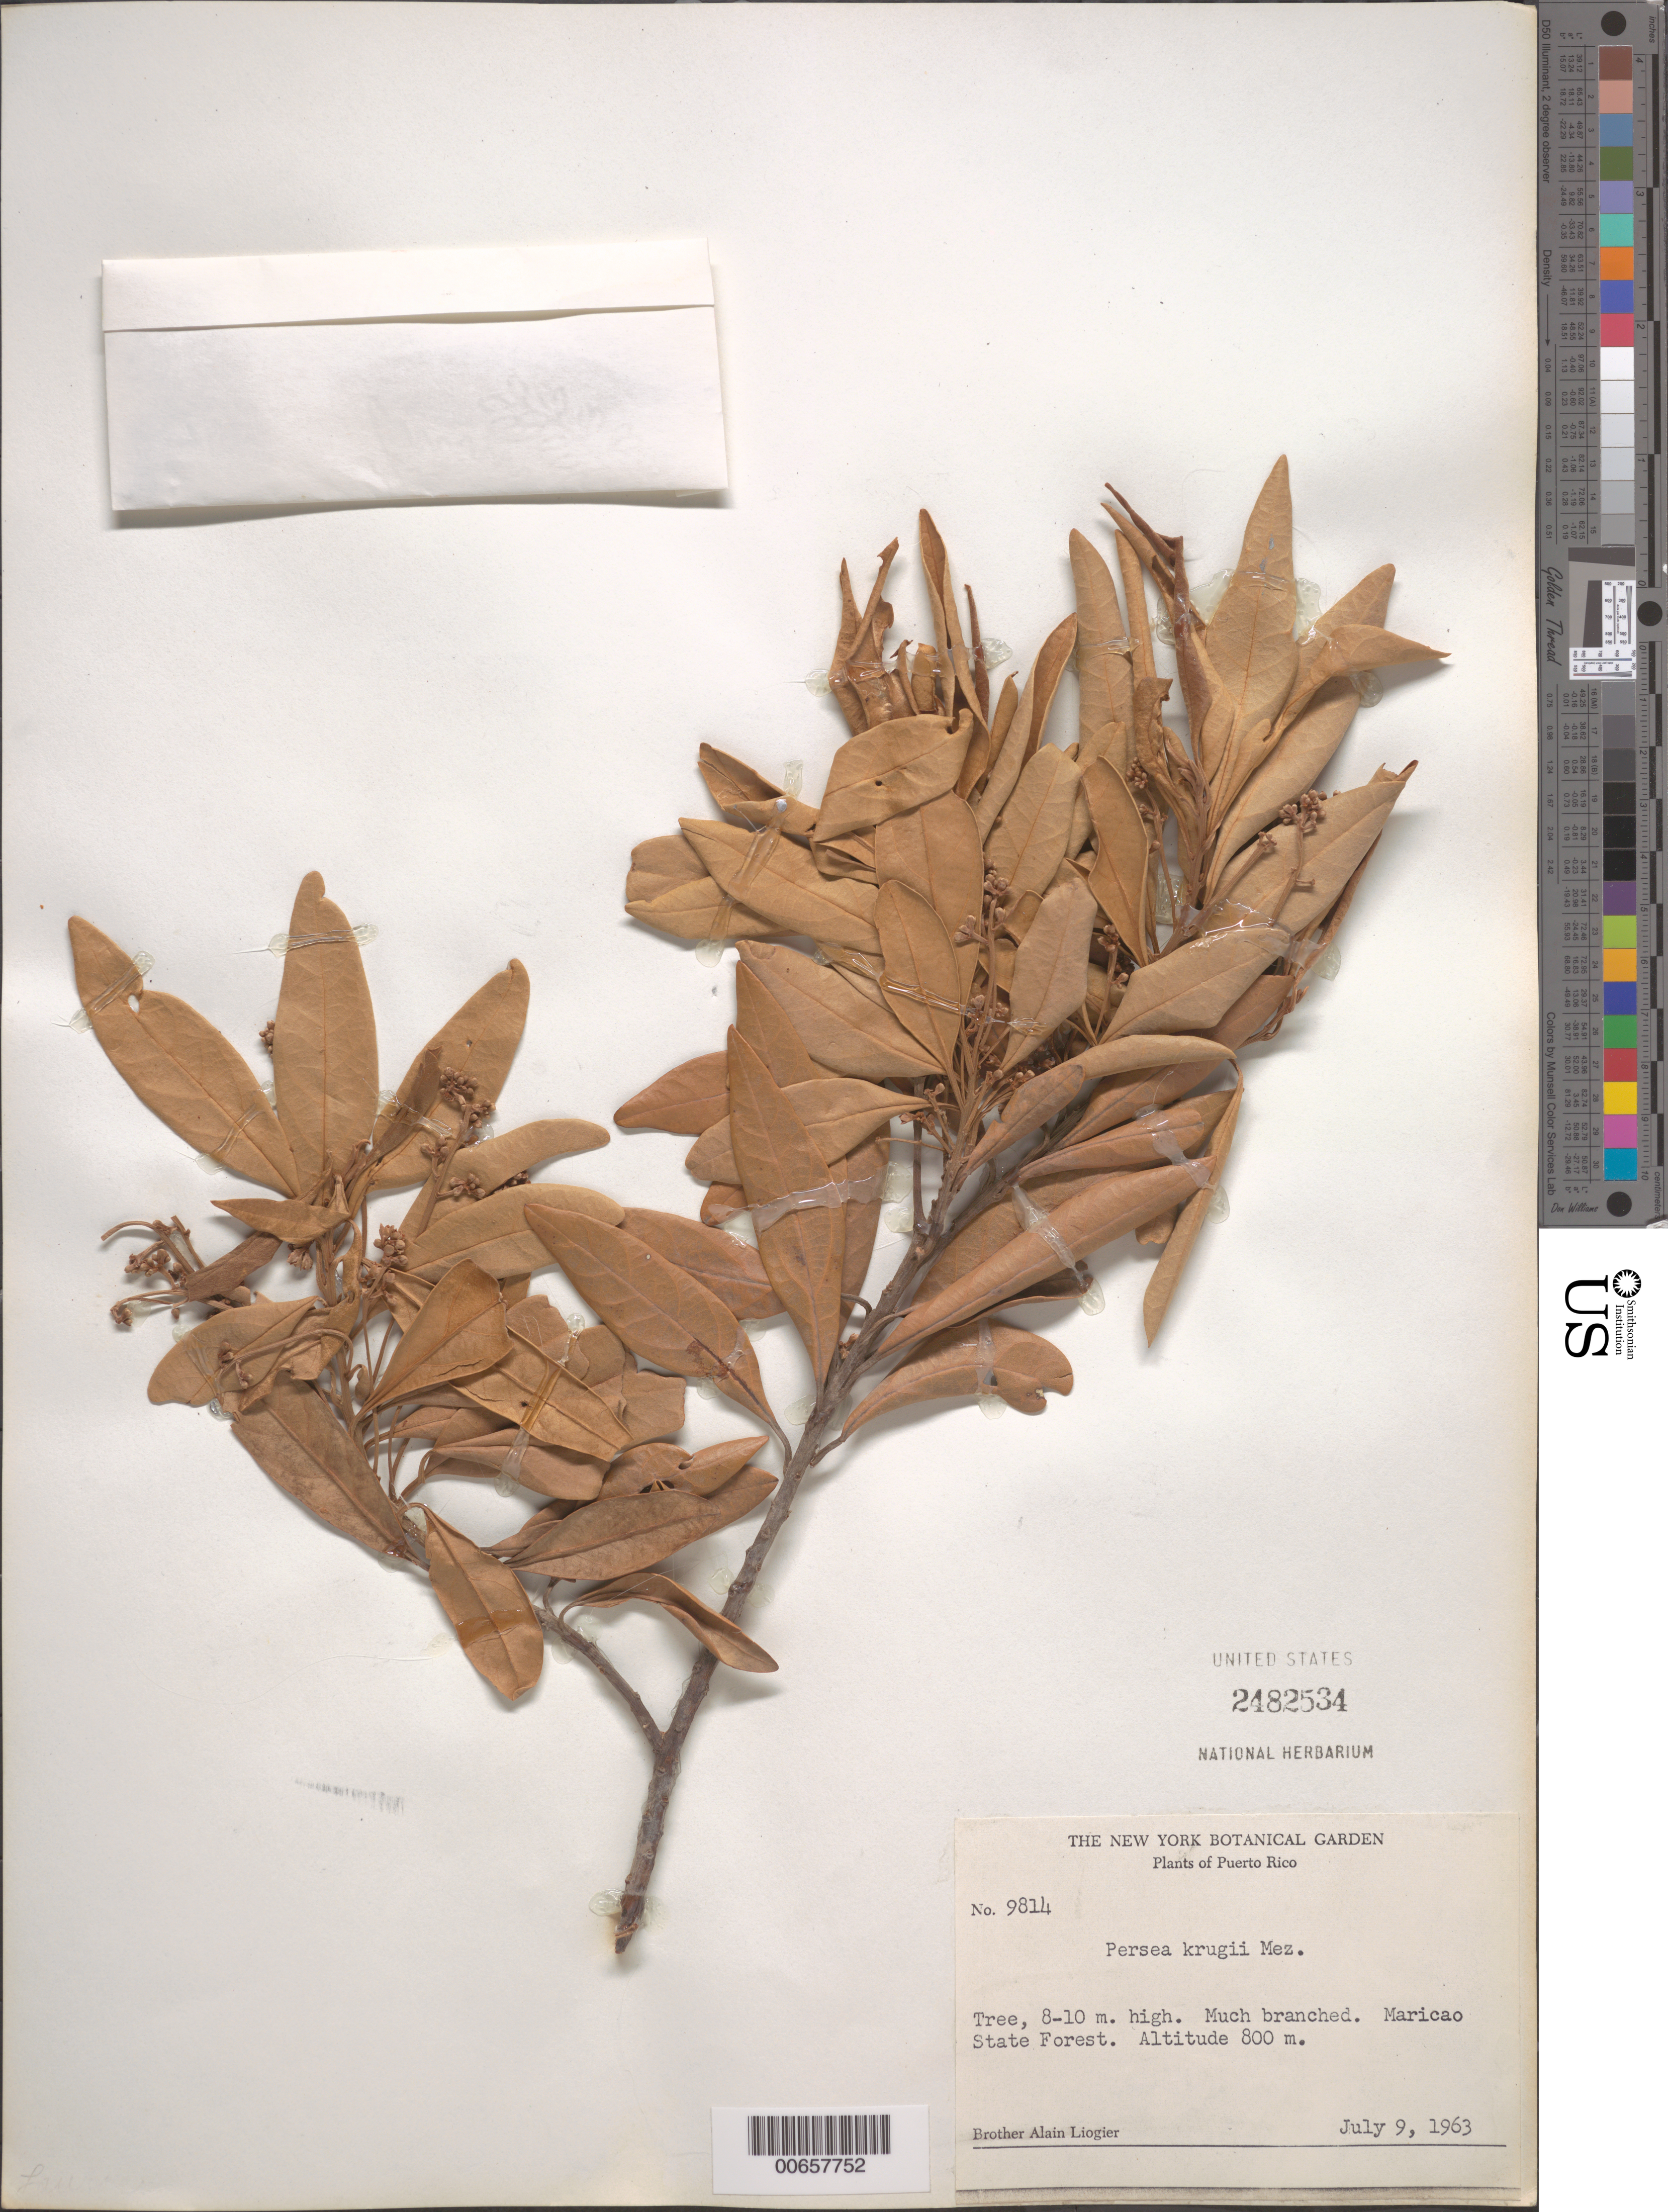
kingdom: Plantae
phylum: Tracheophyta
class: Magnoliopsida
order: Laurales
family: Lauraceae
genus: Persea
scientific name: Persea krugii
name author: Mez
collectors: A. H. Liogier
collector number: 9814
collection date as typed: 09 Jul 1963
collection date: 1963-07-09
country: Puerto Rico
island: Greater Antilles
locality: Maricao State Forest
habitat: forest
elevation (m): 800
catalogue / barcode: US 2482534